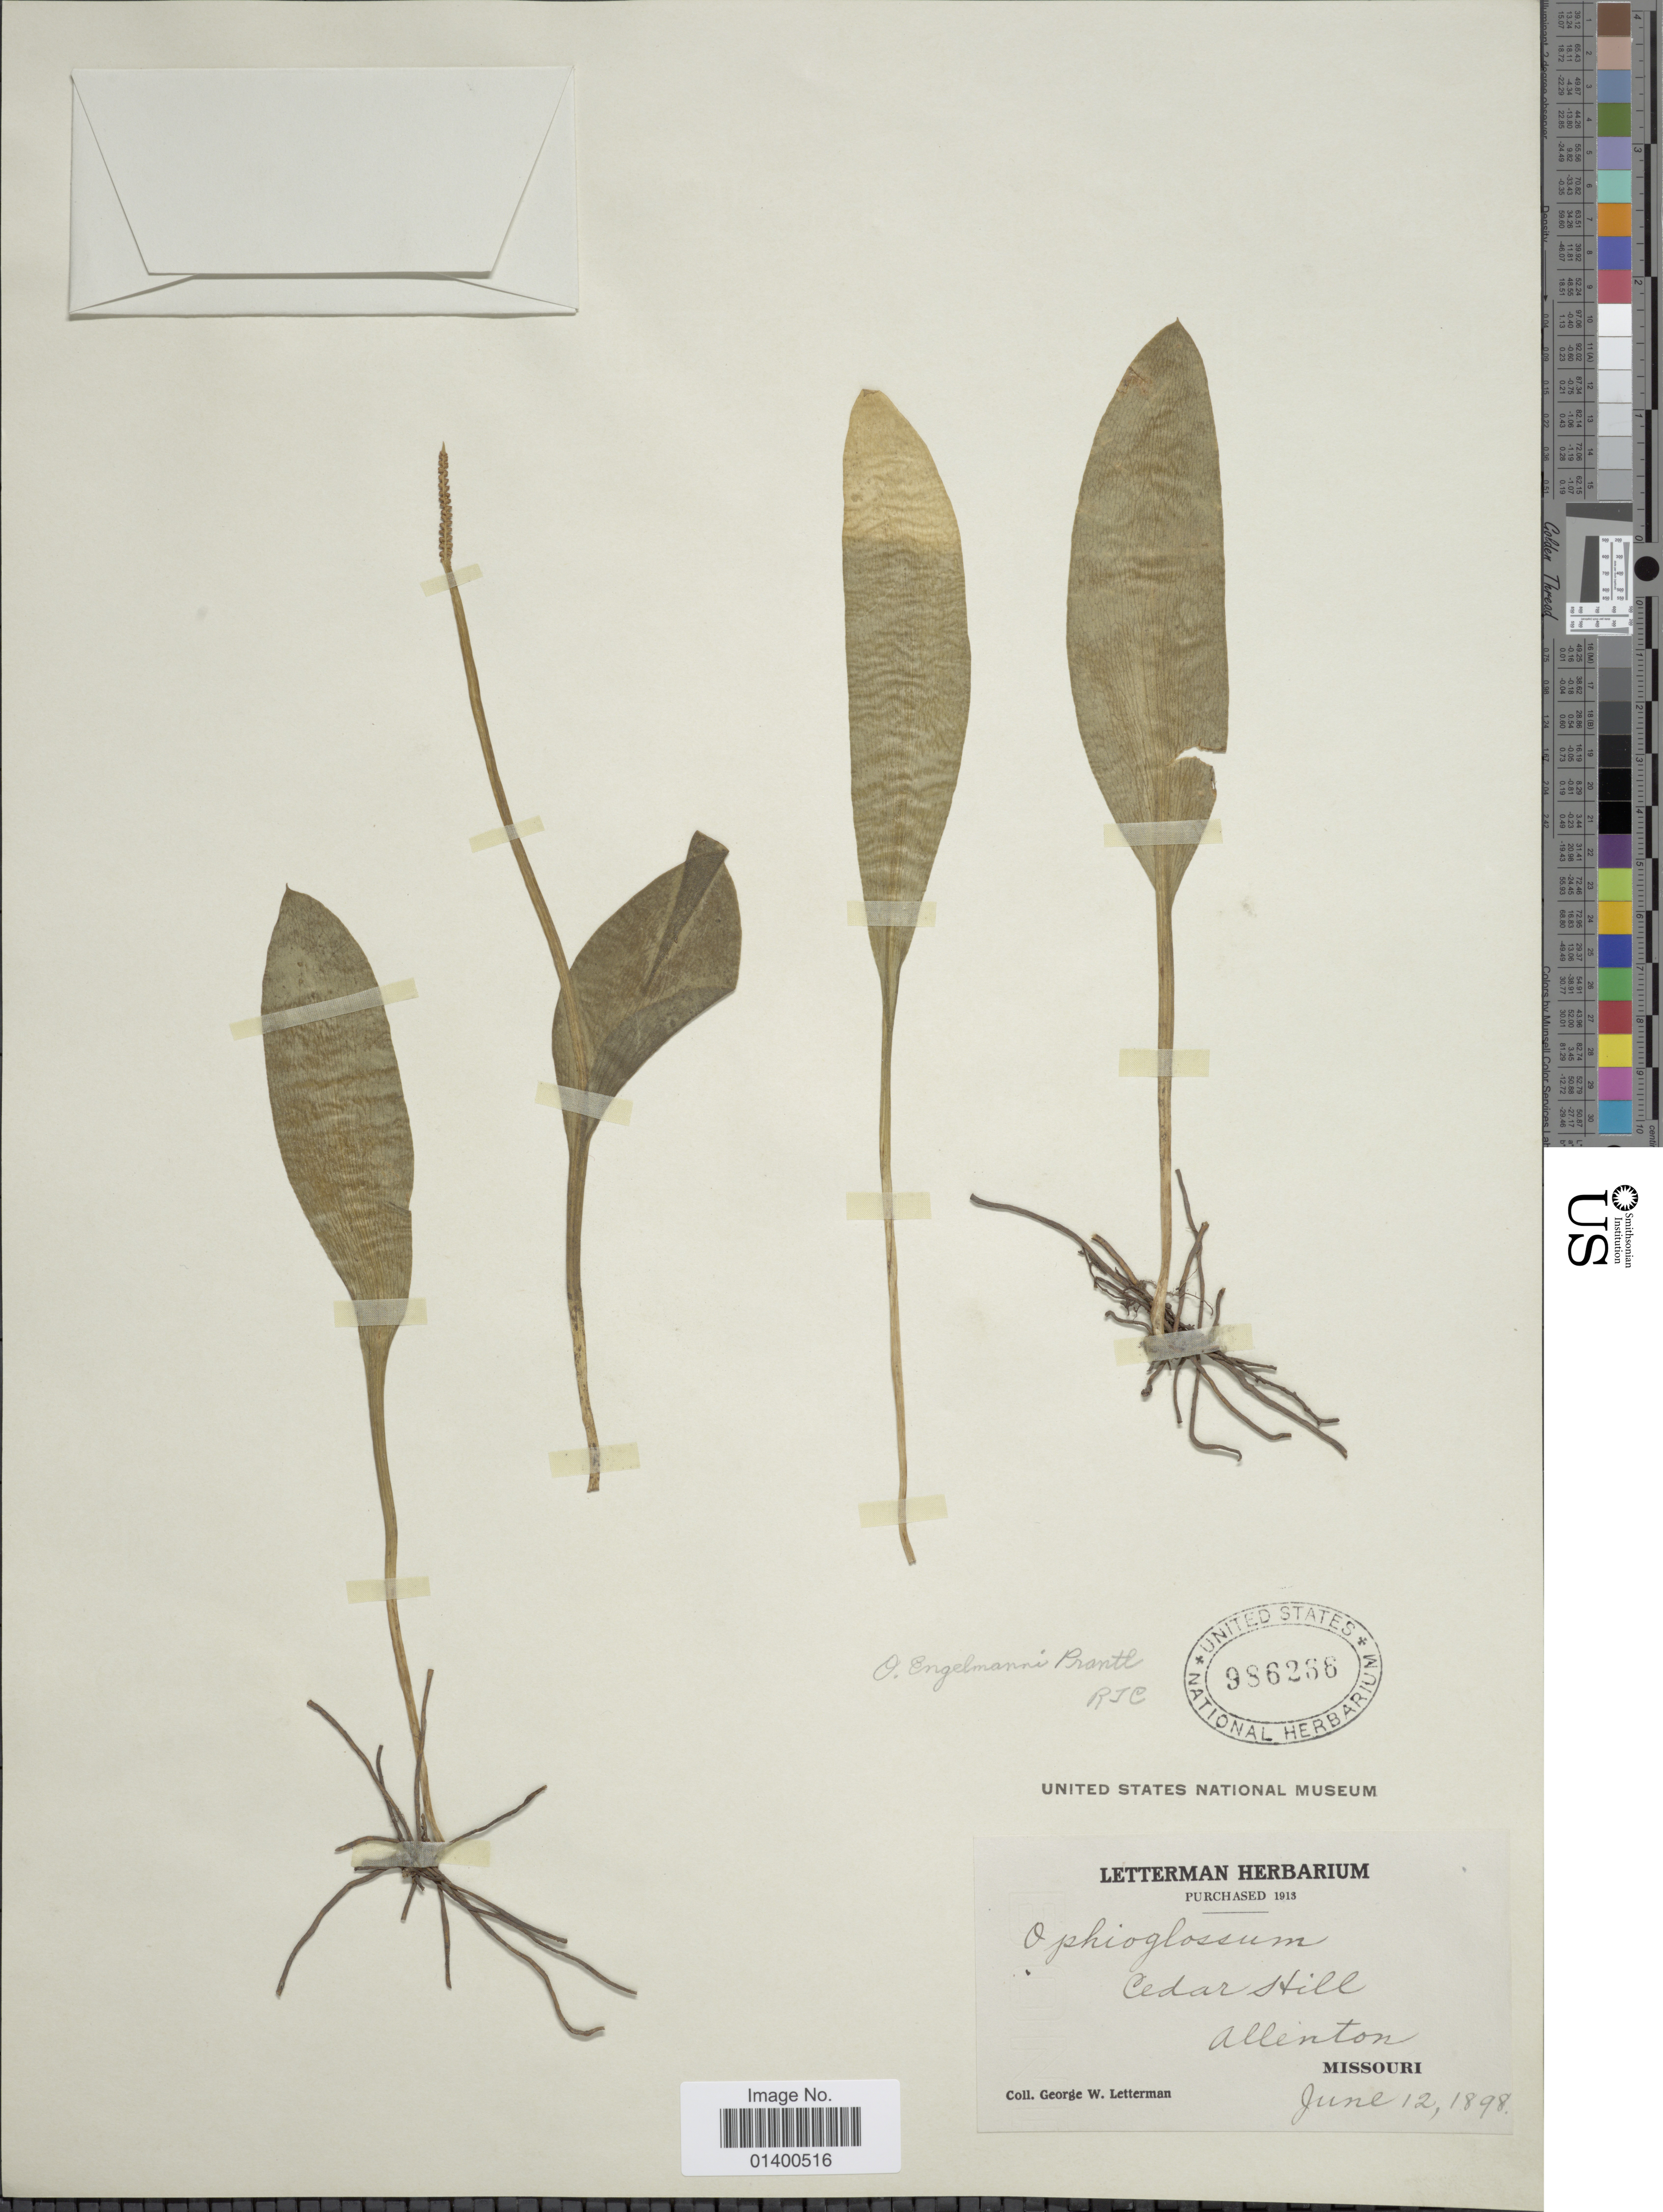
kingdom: Plantae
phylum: Tracheophyta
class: Polypodiopsida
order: Ophioglossales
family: Ophioglossaceae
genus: Ophioglossum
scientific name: Ophioglossum engelmannii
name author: Prantl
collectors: G. W. Letterman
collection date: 1898-06-12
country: United States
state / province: Missouri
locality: Cedar Hill, Allenton